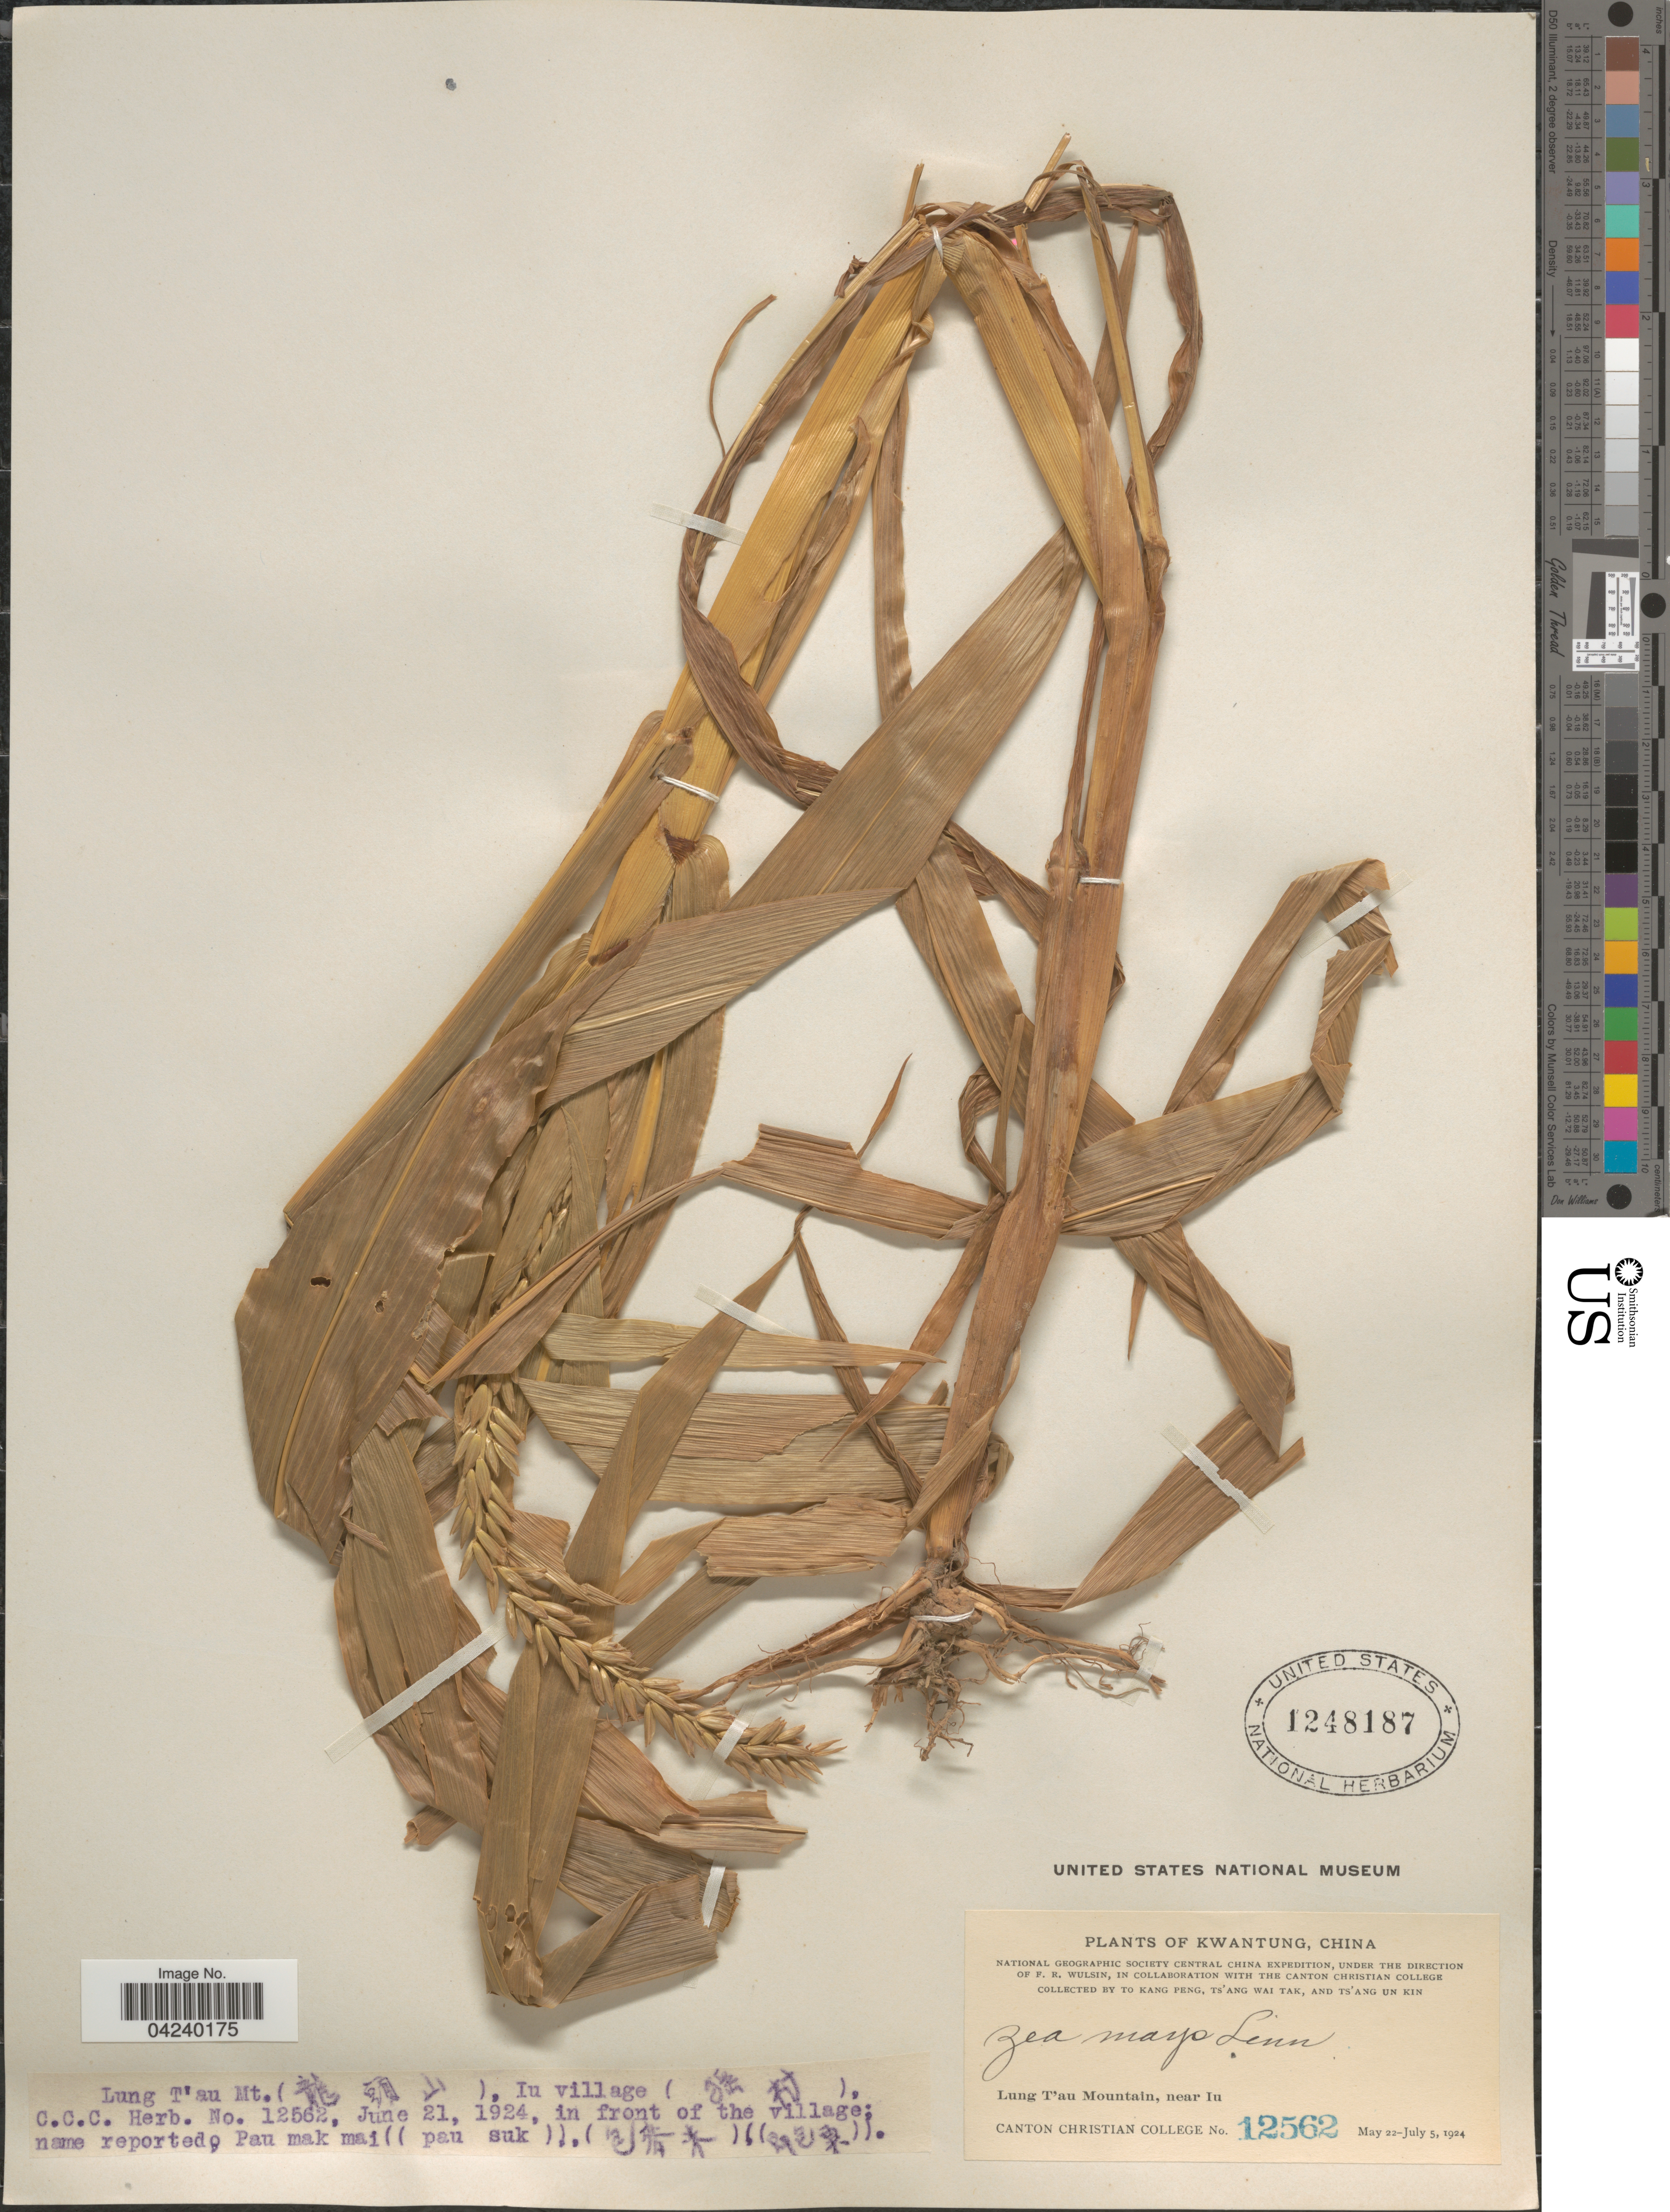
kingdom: Plantae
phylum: Tracheophyta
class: Liliopsida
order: Poales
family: Poaceae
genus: Zea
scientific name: Zea mays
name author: L.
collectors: T. K. Peng, W. T. Tsang & Ts' Ang Un Kin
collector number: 12562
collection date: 1924-06-21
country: China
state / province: Guangdong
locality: Kwantung. National Geographic Society Central China Expedition. Lung T'au Mountain, near Iu. Lung T'au Mt. (X), Iu village (X). In front of the village.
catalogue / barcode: US 1248187